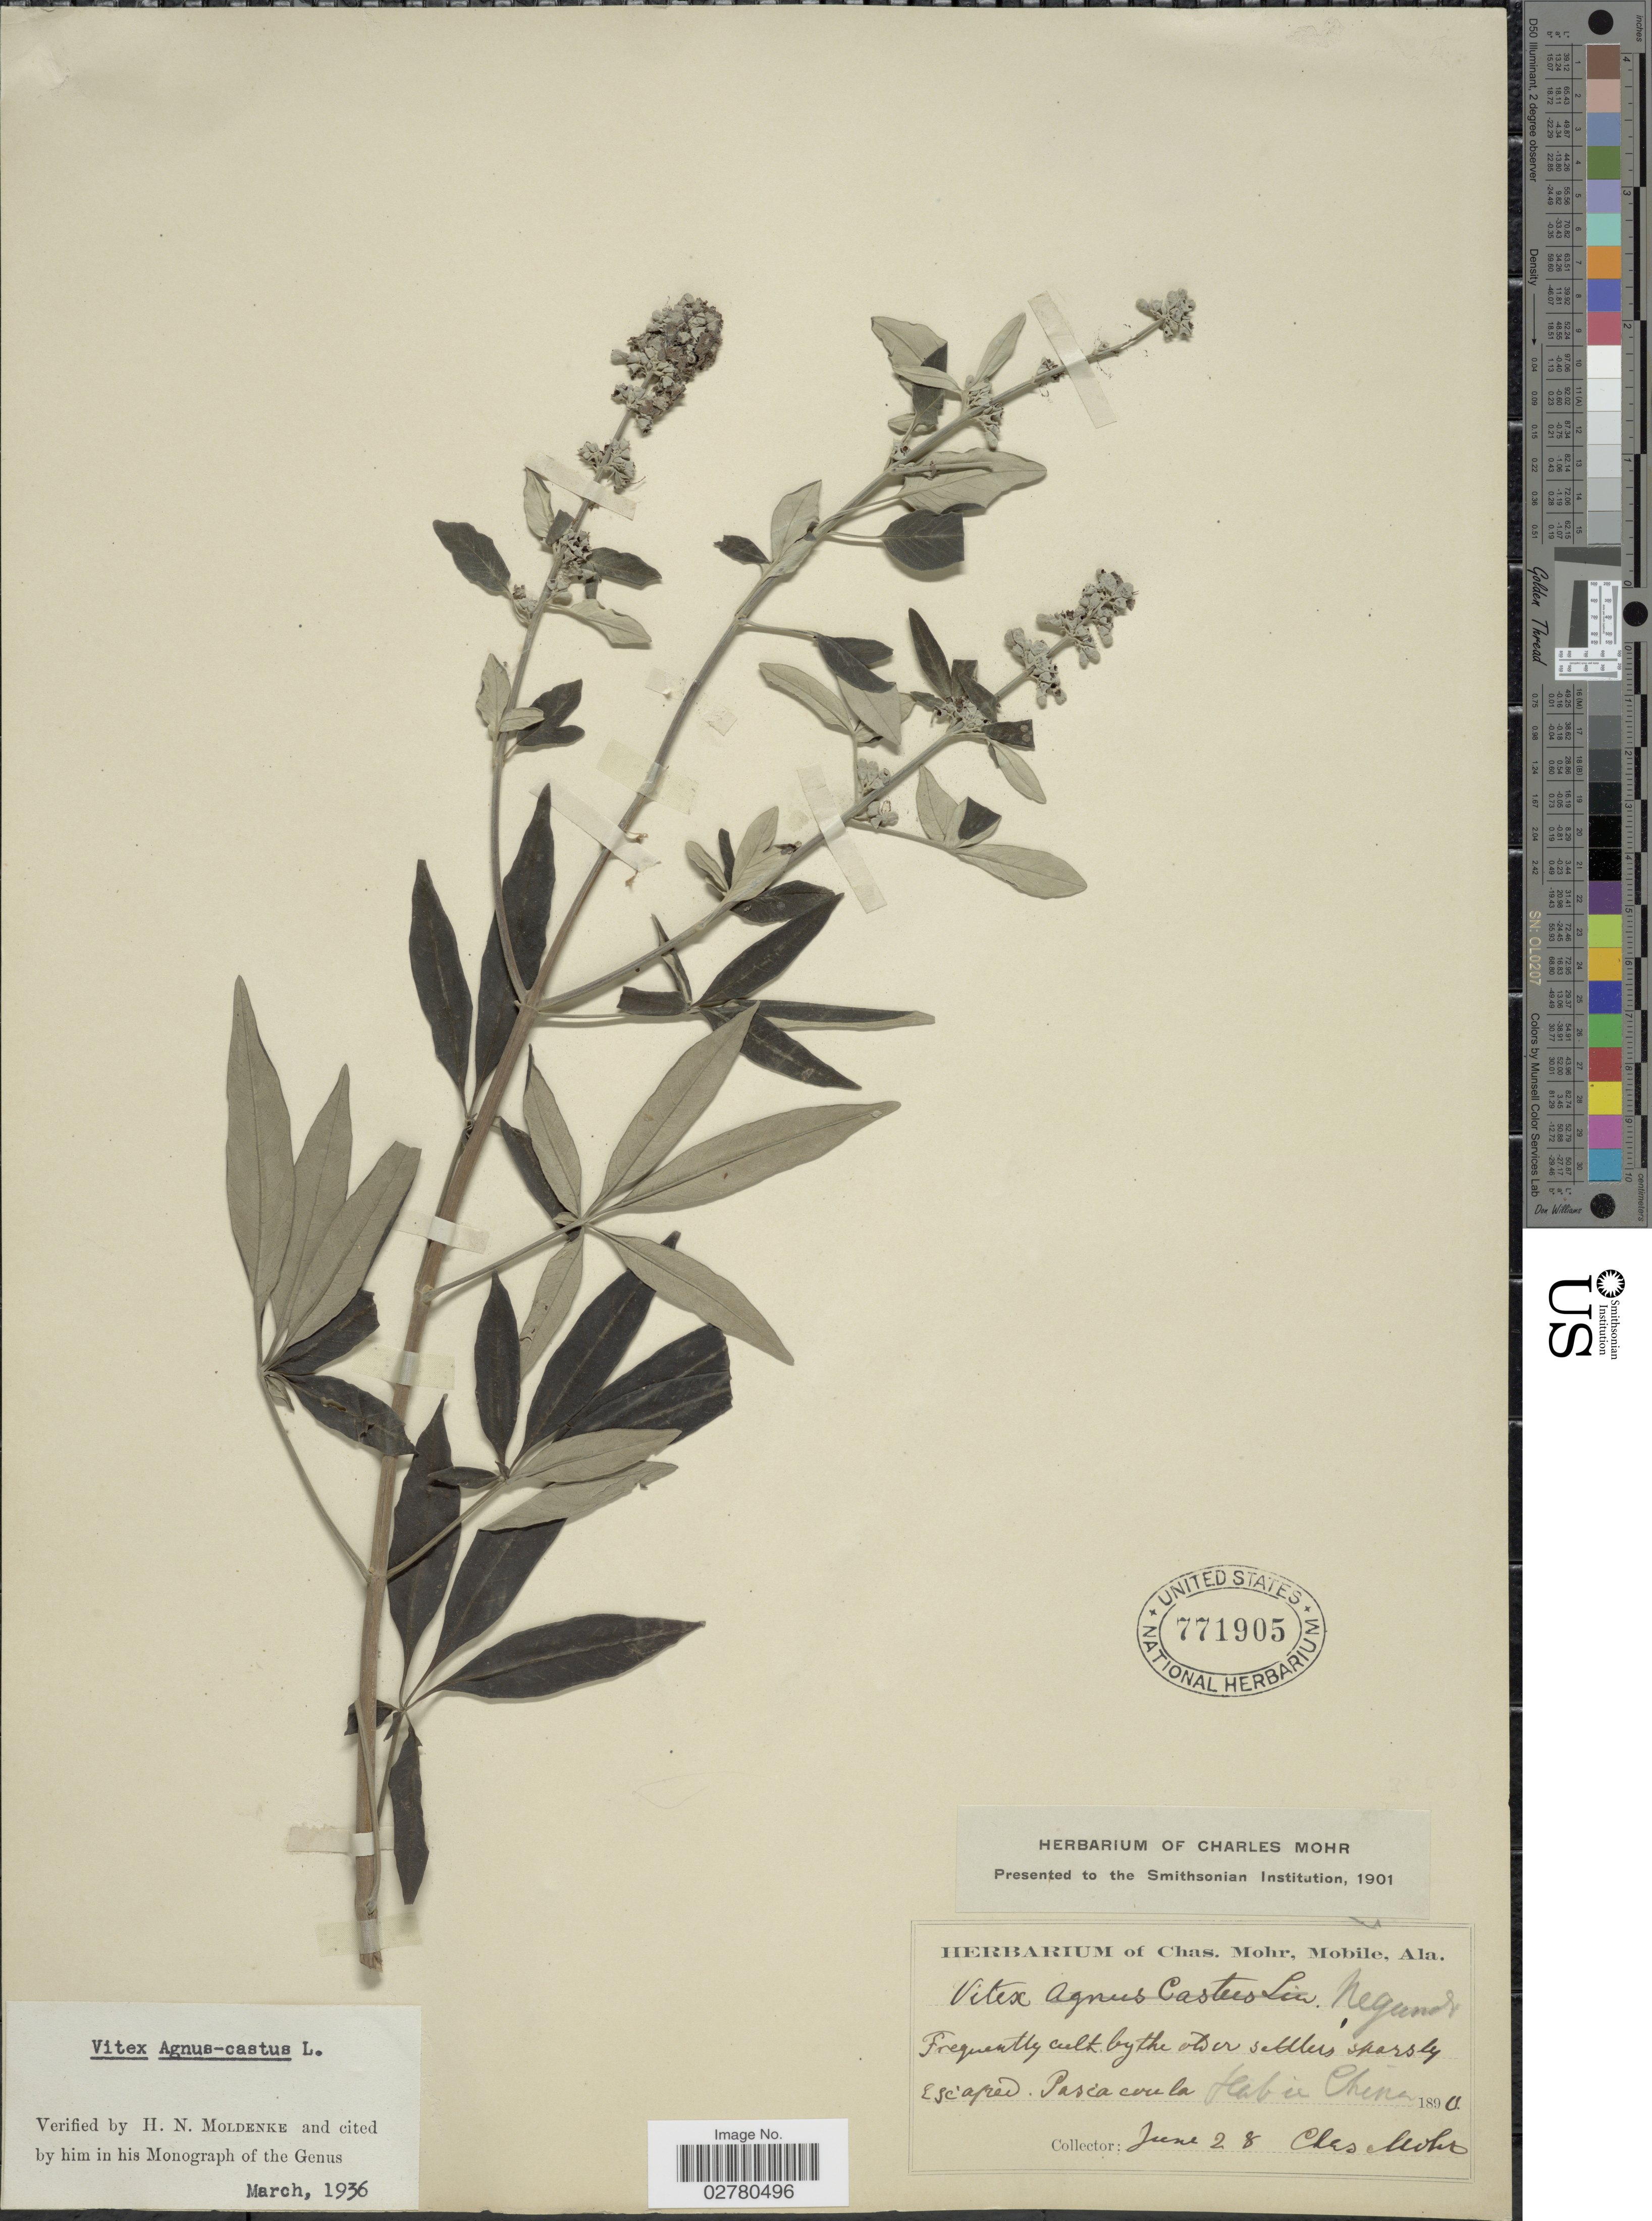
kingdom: Plantae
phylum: Tracheophyta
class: Magnoliopsida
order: Lamiales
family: Lamiaceae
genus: Vitex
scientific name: Vitex agnus-castus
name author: L.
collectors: Mohr, C. T. (herbarium)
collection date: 1890-06-28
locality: Older settlers sparsly Escaped Pascia cerela Habis China.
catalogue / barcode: US 771905